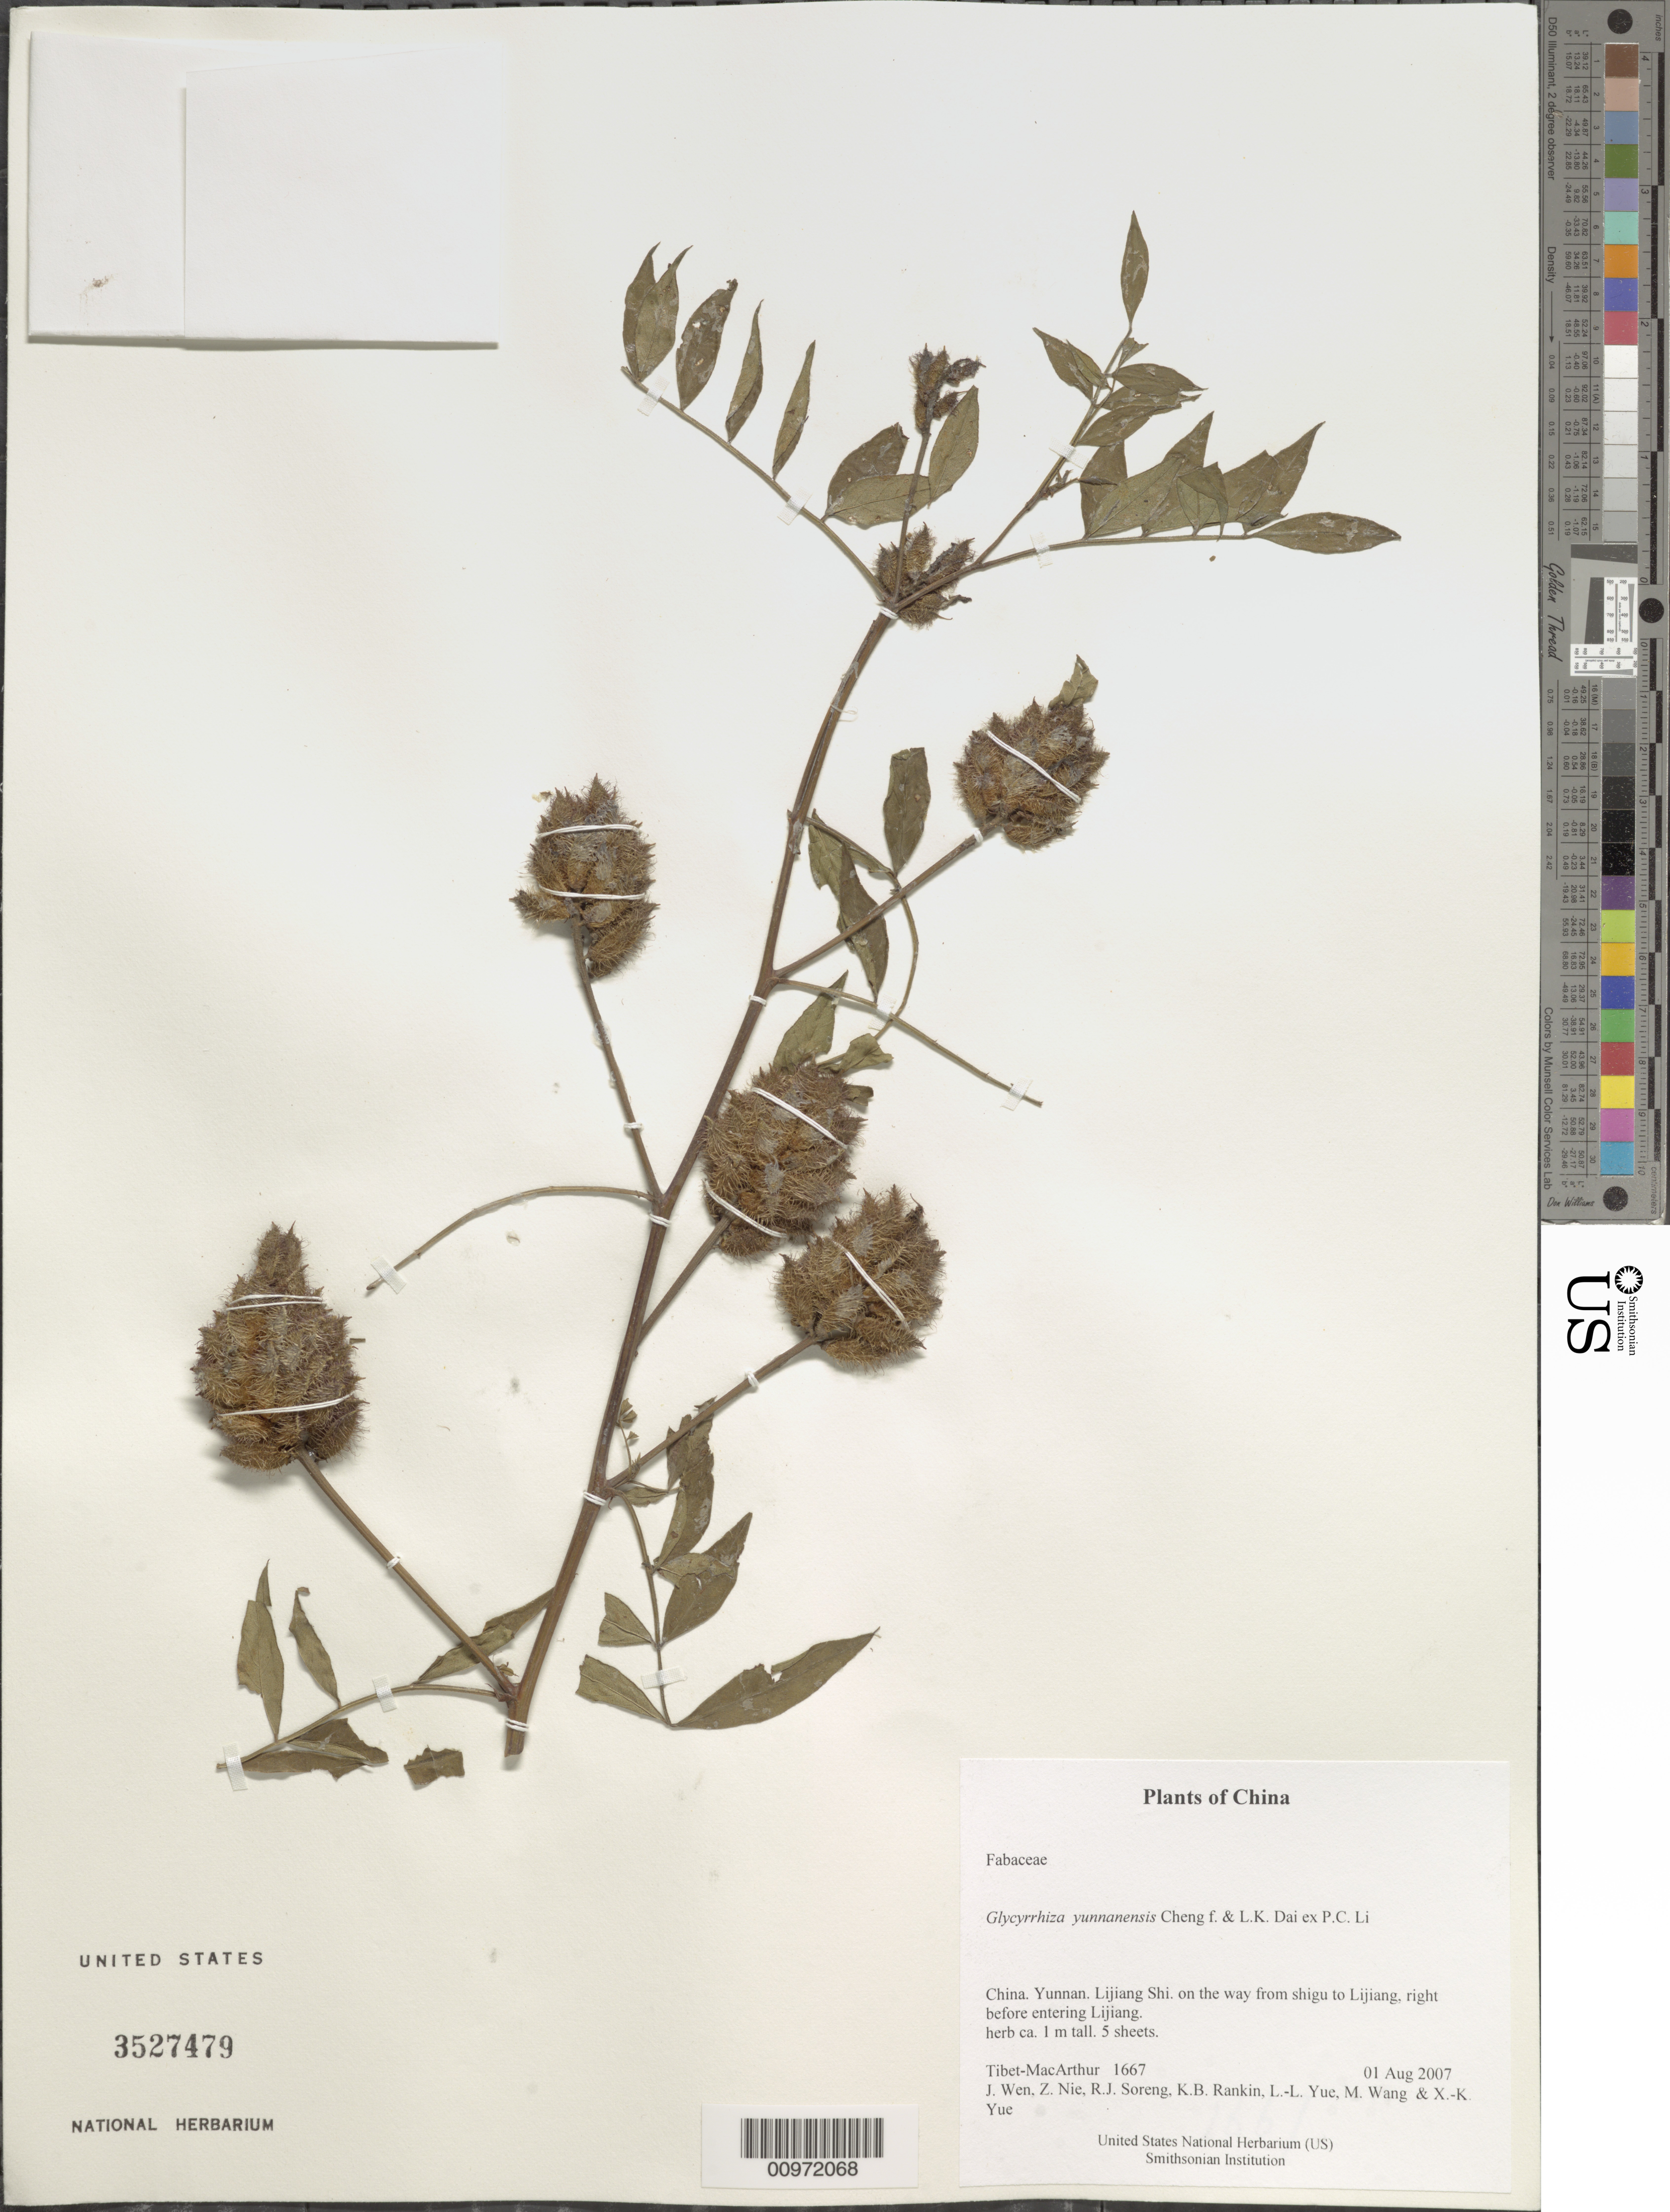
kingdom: Plantae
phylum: Tracheophyta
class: Magnoliopsida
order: Fabales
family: Fabaceae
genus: Glycyrrhiza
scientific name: Glycyrrhiza yunnanensis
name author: S.H. Cheng & L.K. Dai ex P.C. Li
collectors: Tibet-MacArthur, J. Wen, Z. Nie, R. J. Soreng, K. Rankin, L. Yue, M. Wang & X. Yue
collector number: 1667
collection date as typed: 01 Aug 2007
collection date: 2007-08-01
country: China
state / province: Yunnan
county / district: Lijiang Shi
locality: on the way from shigu to Lijiang, right before entering Lijiang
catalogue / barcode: US 3527479